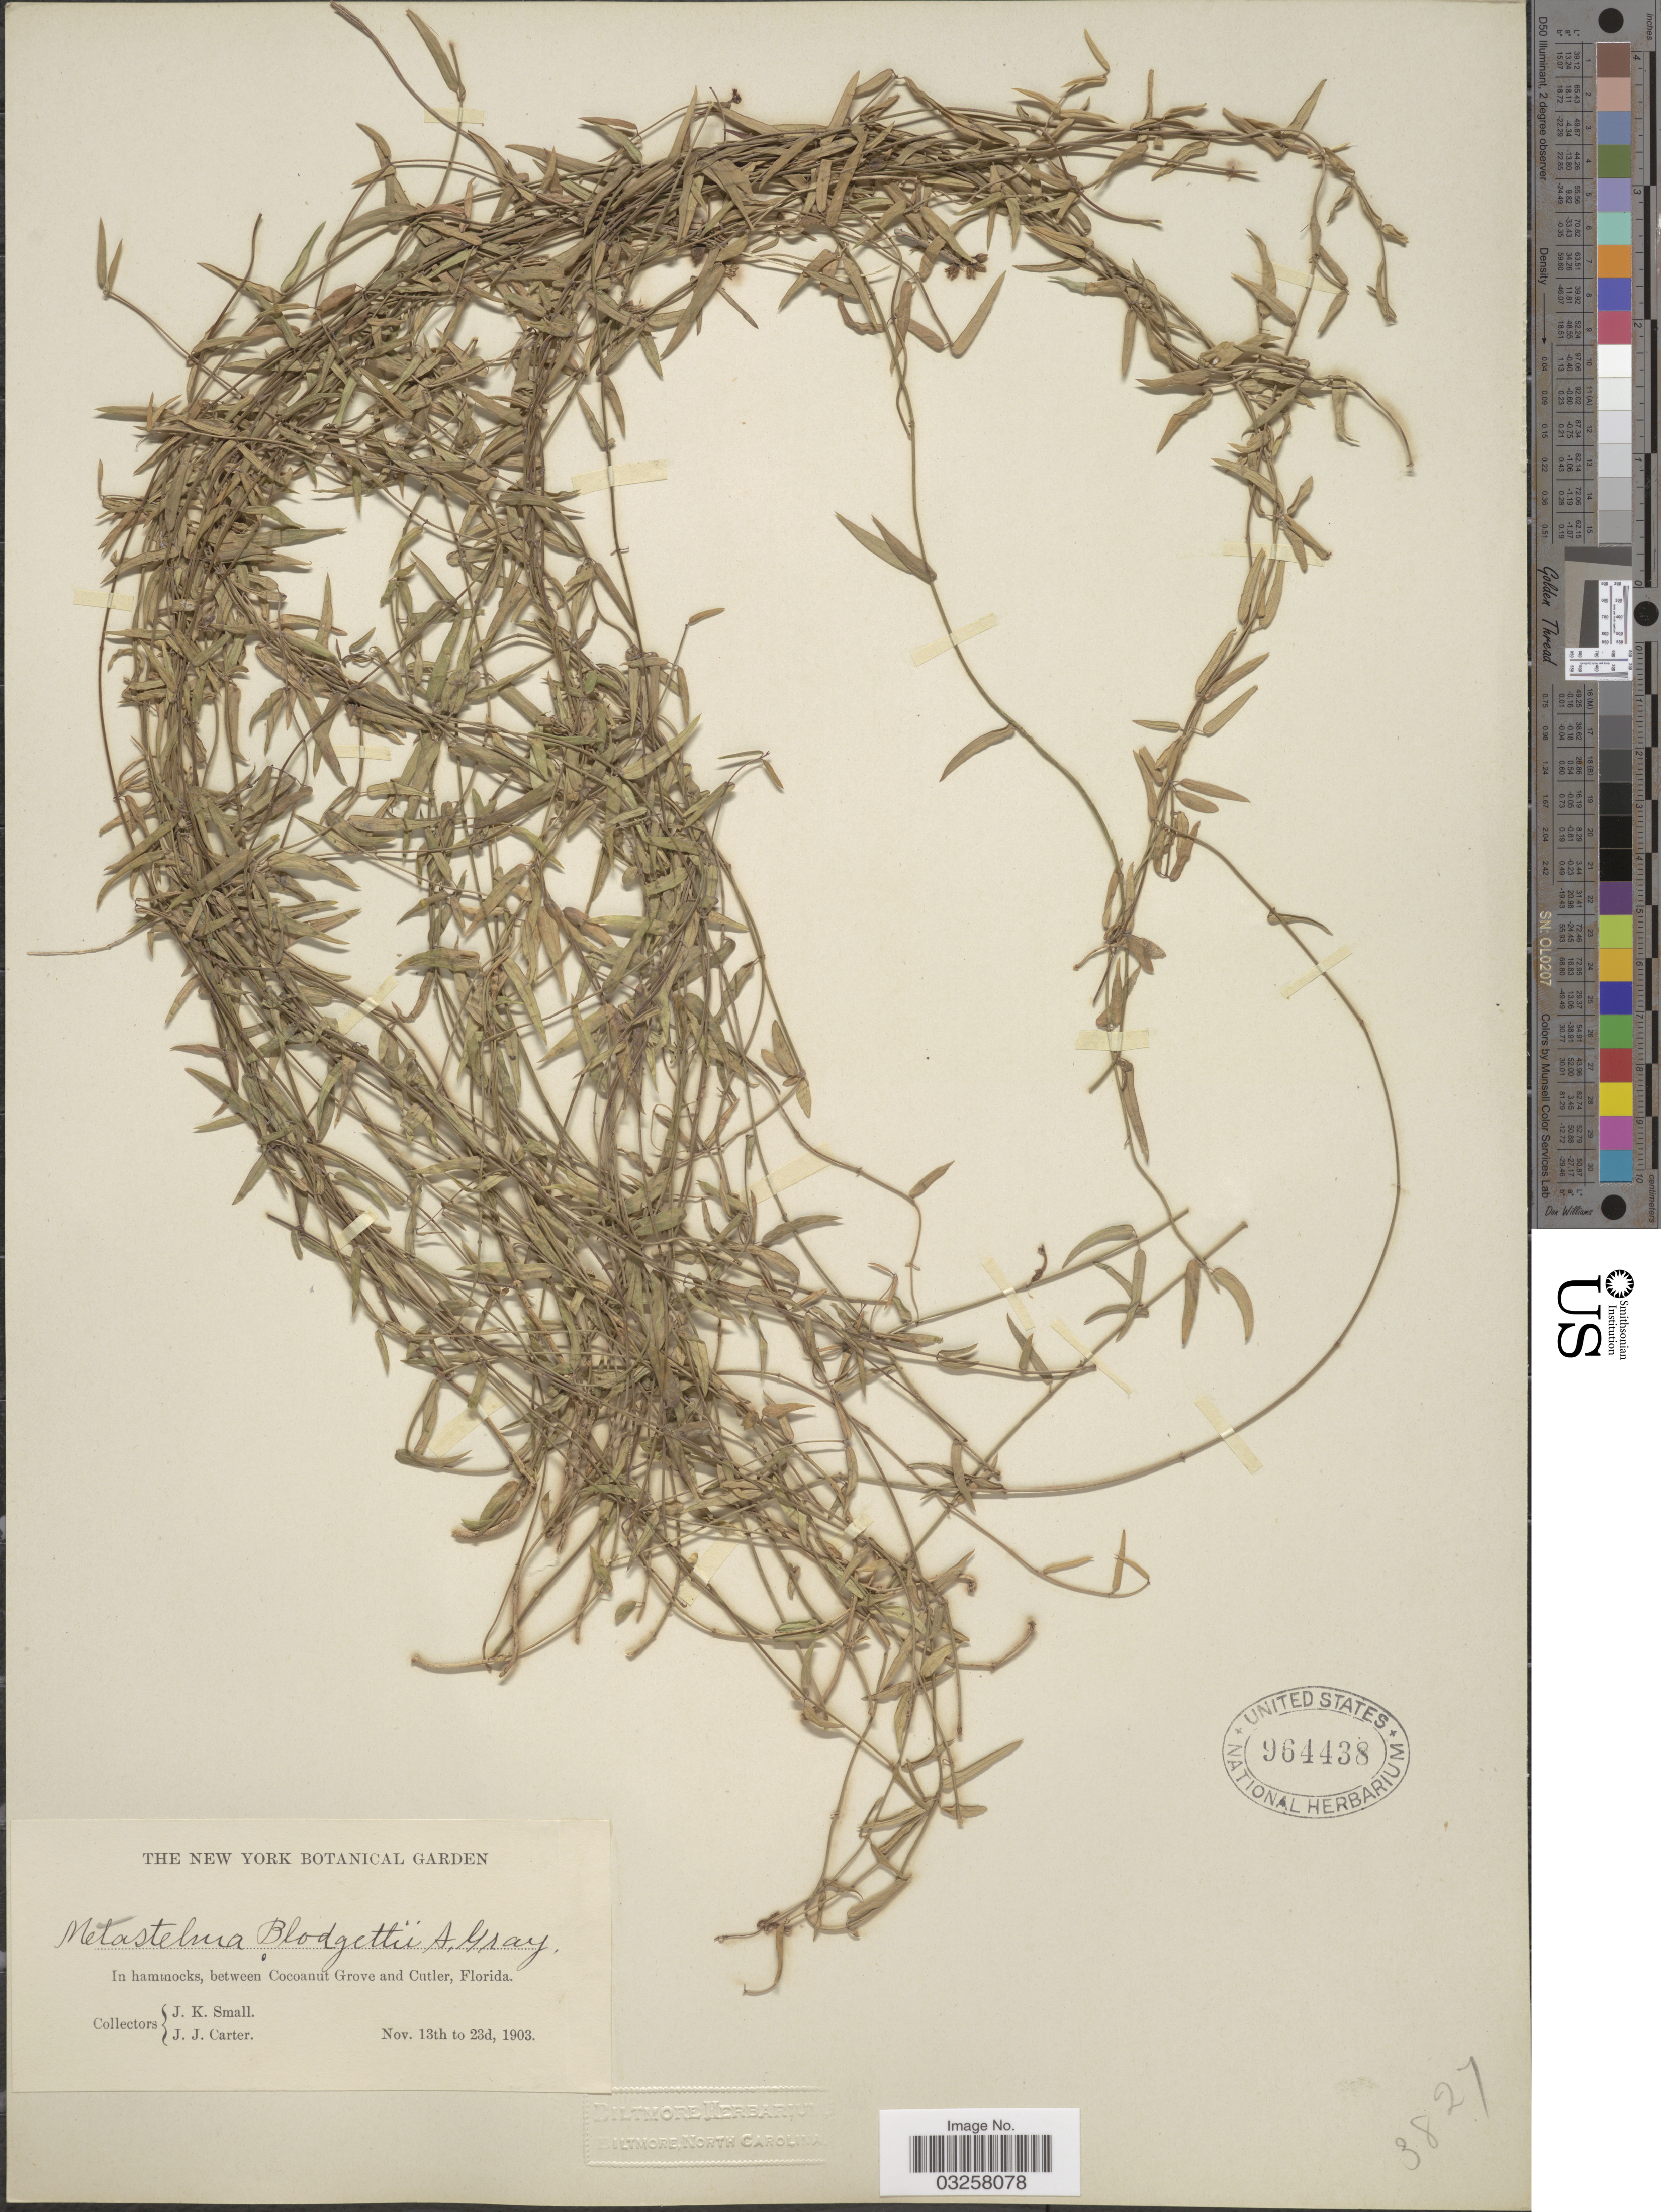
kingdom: Plantae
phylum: Tracheophyta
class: Magnoliopsida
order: Gentianales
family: Apocynaceae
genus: Metastelma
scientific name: Metastelma blodgettii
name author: A. Gray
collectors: J. K. Small & J. Carter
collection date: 1903-11-13/1903-11-23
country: United States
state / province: Florida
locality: In hammocks, between Cocoanut Grove and Cutler.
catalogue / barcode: US 964438